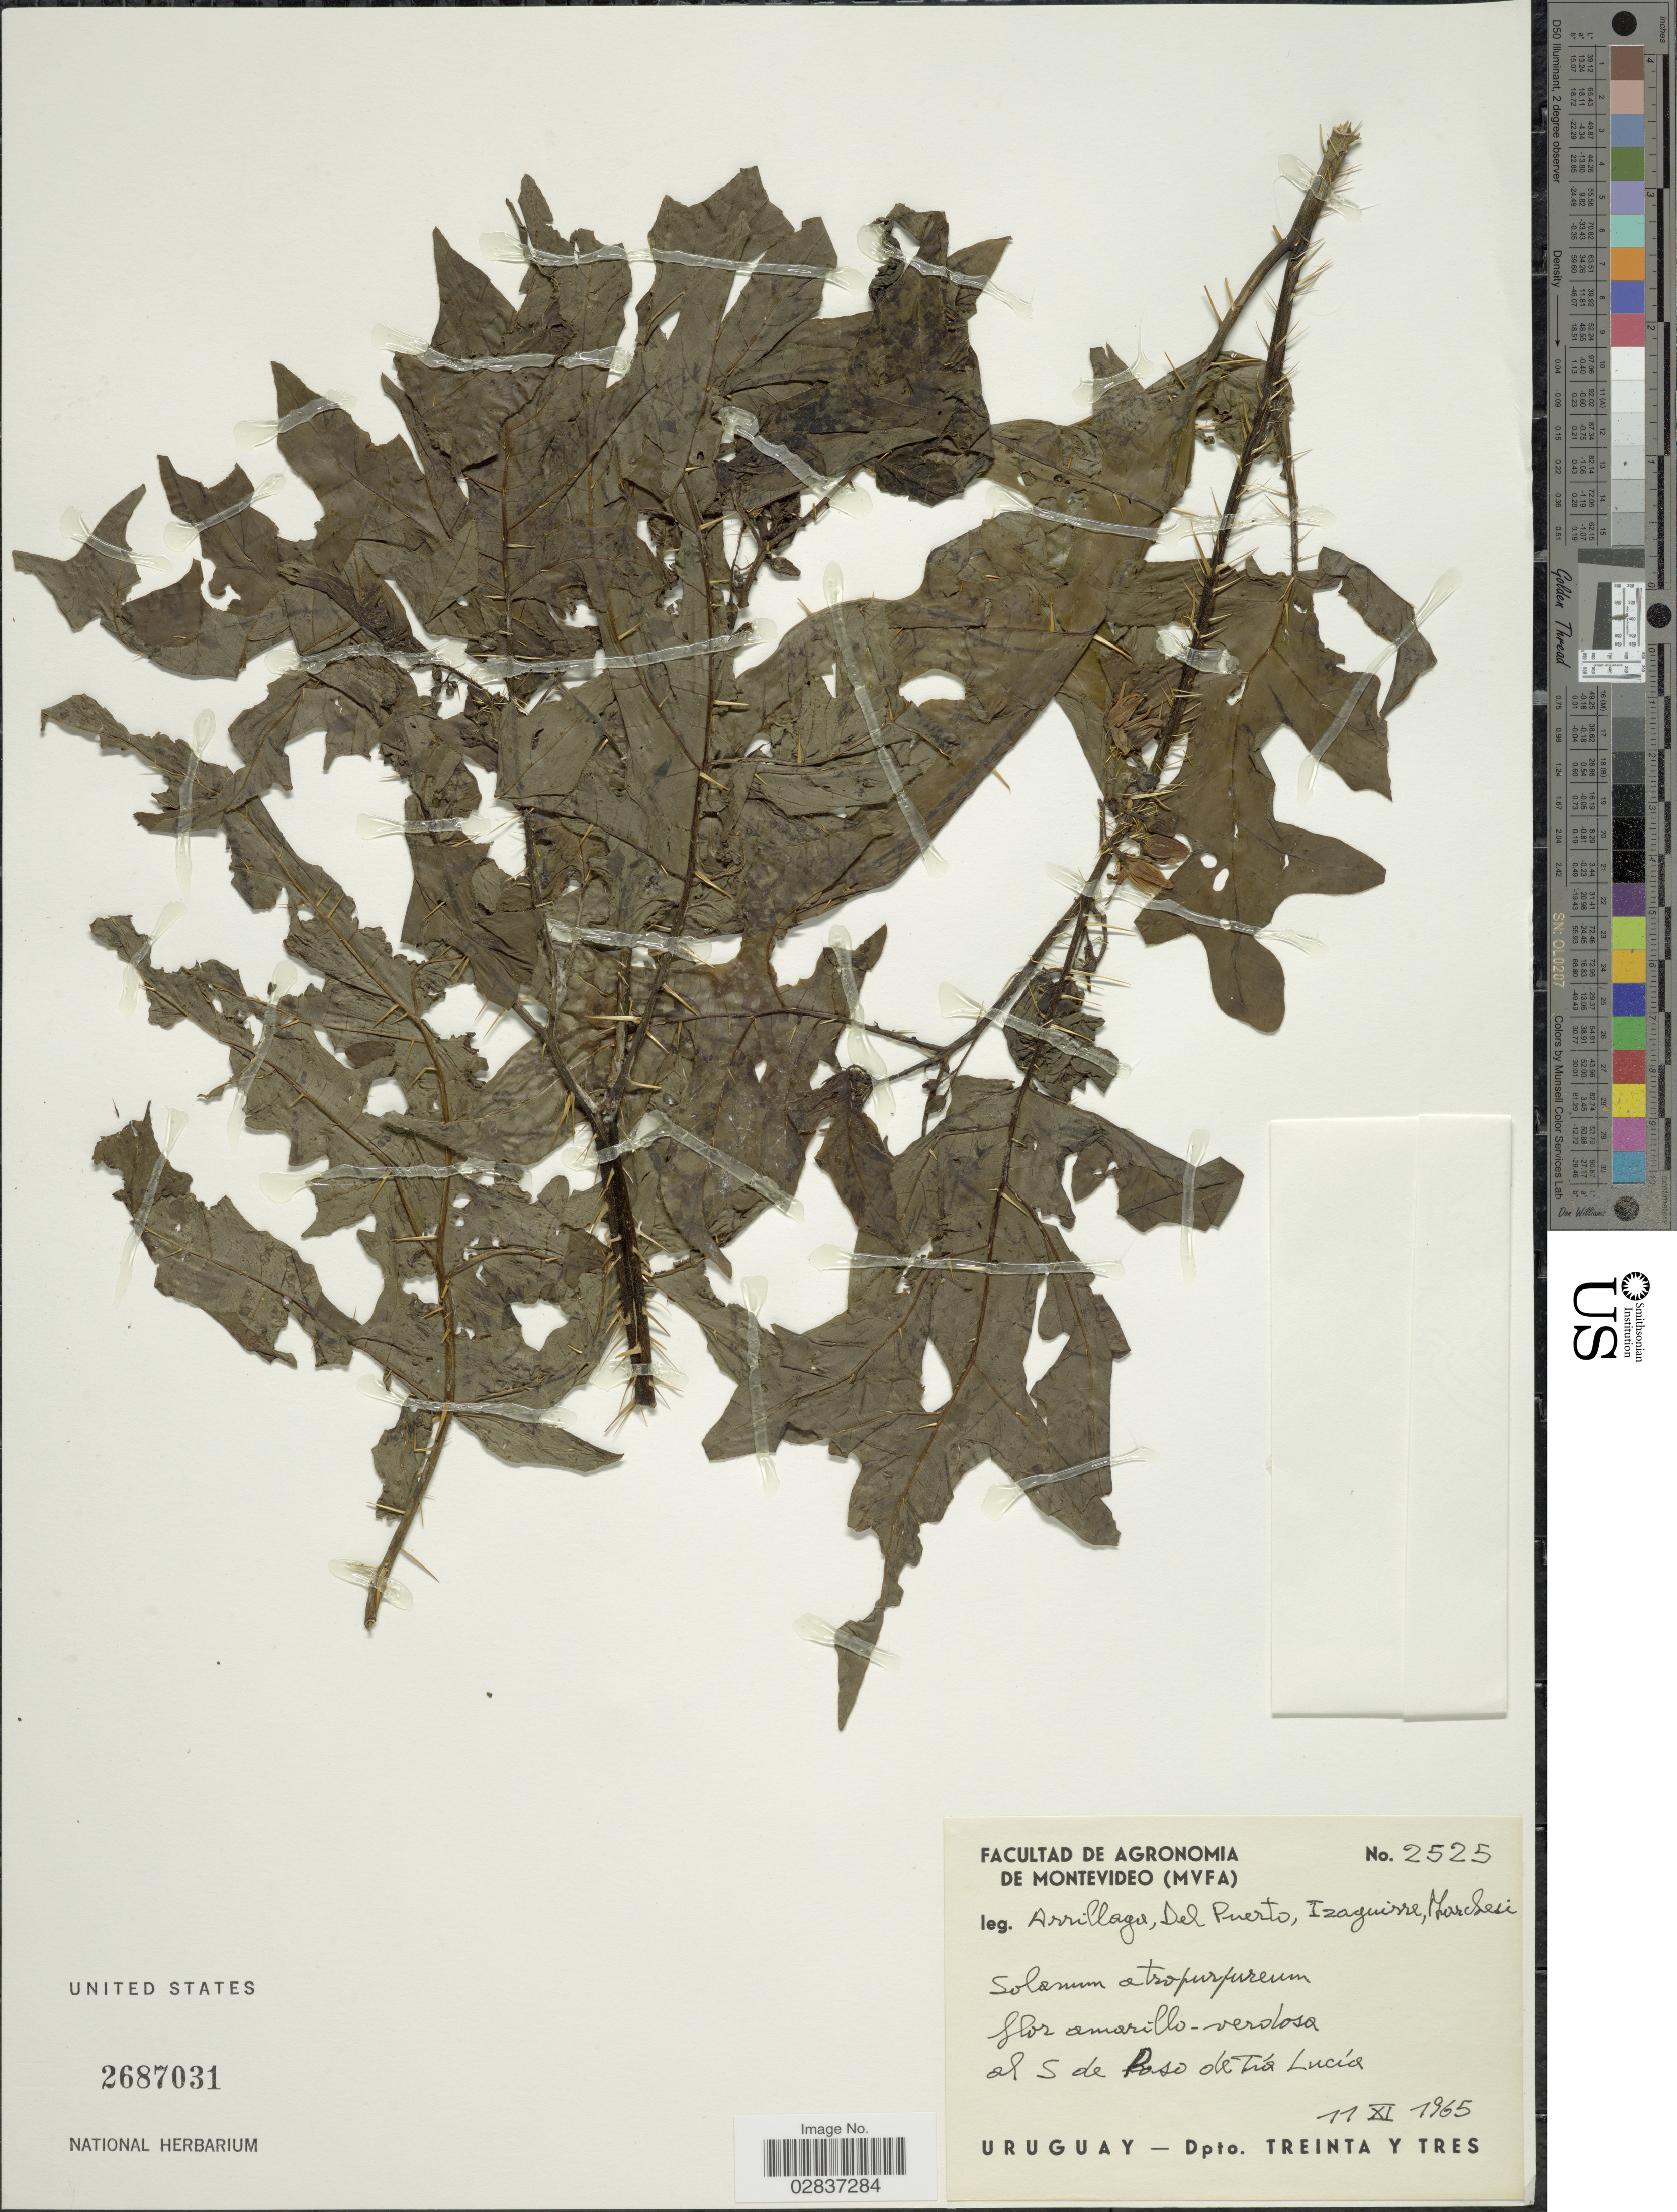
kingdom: Plantae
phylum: Tracheophyta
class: Magnoliopsida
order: Solanales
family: Solanaceae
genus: Solanum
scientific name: Solanum atropurpureum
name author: Schrank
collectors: Arrillaga, Del Puerto, Izaguirre & Marchesi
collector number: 2525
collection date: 1965-11-11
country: Uruguay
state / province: Treinta y Tres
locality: Al S de Poso de Tía Lucía, Dpto. Treinta y Tres.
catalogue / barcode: US 2687031